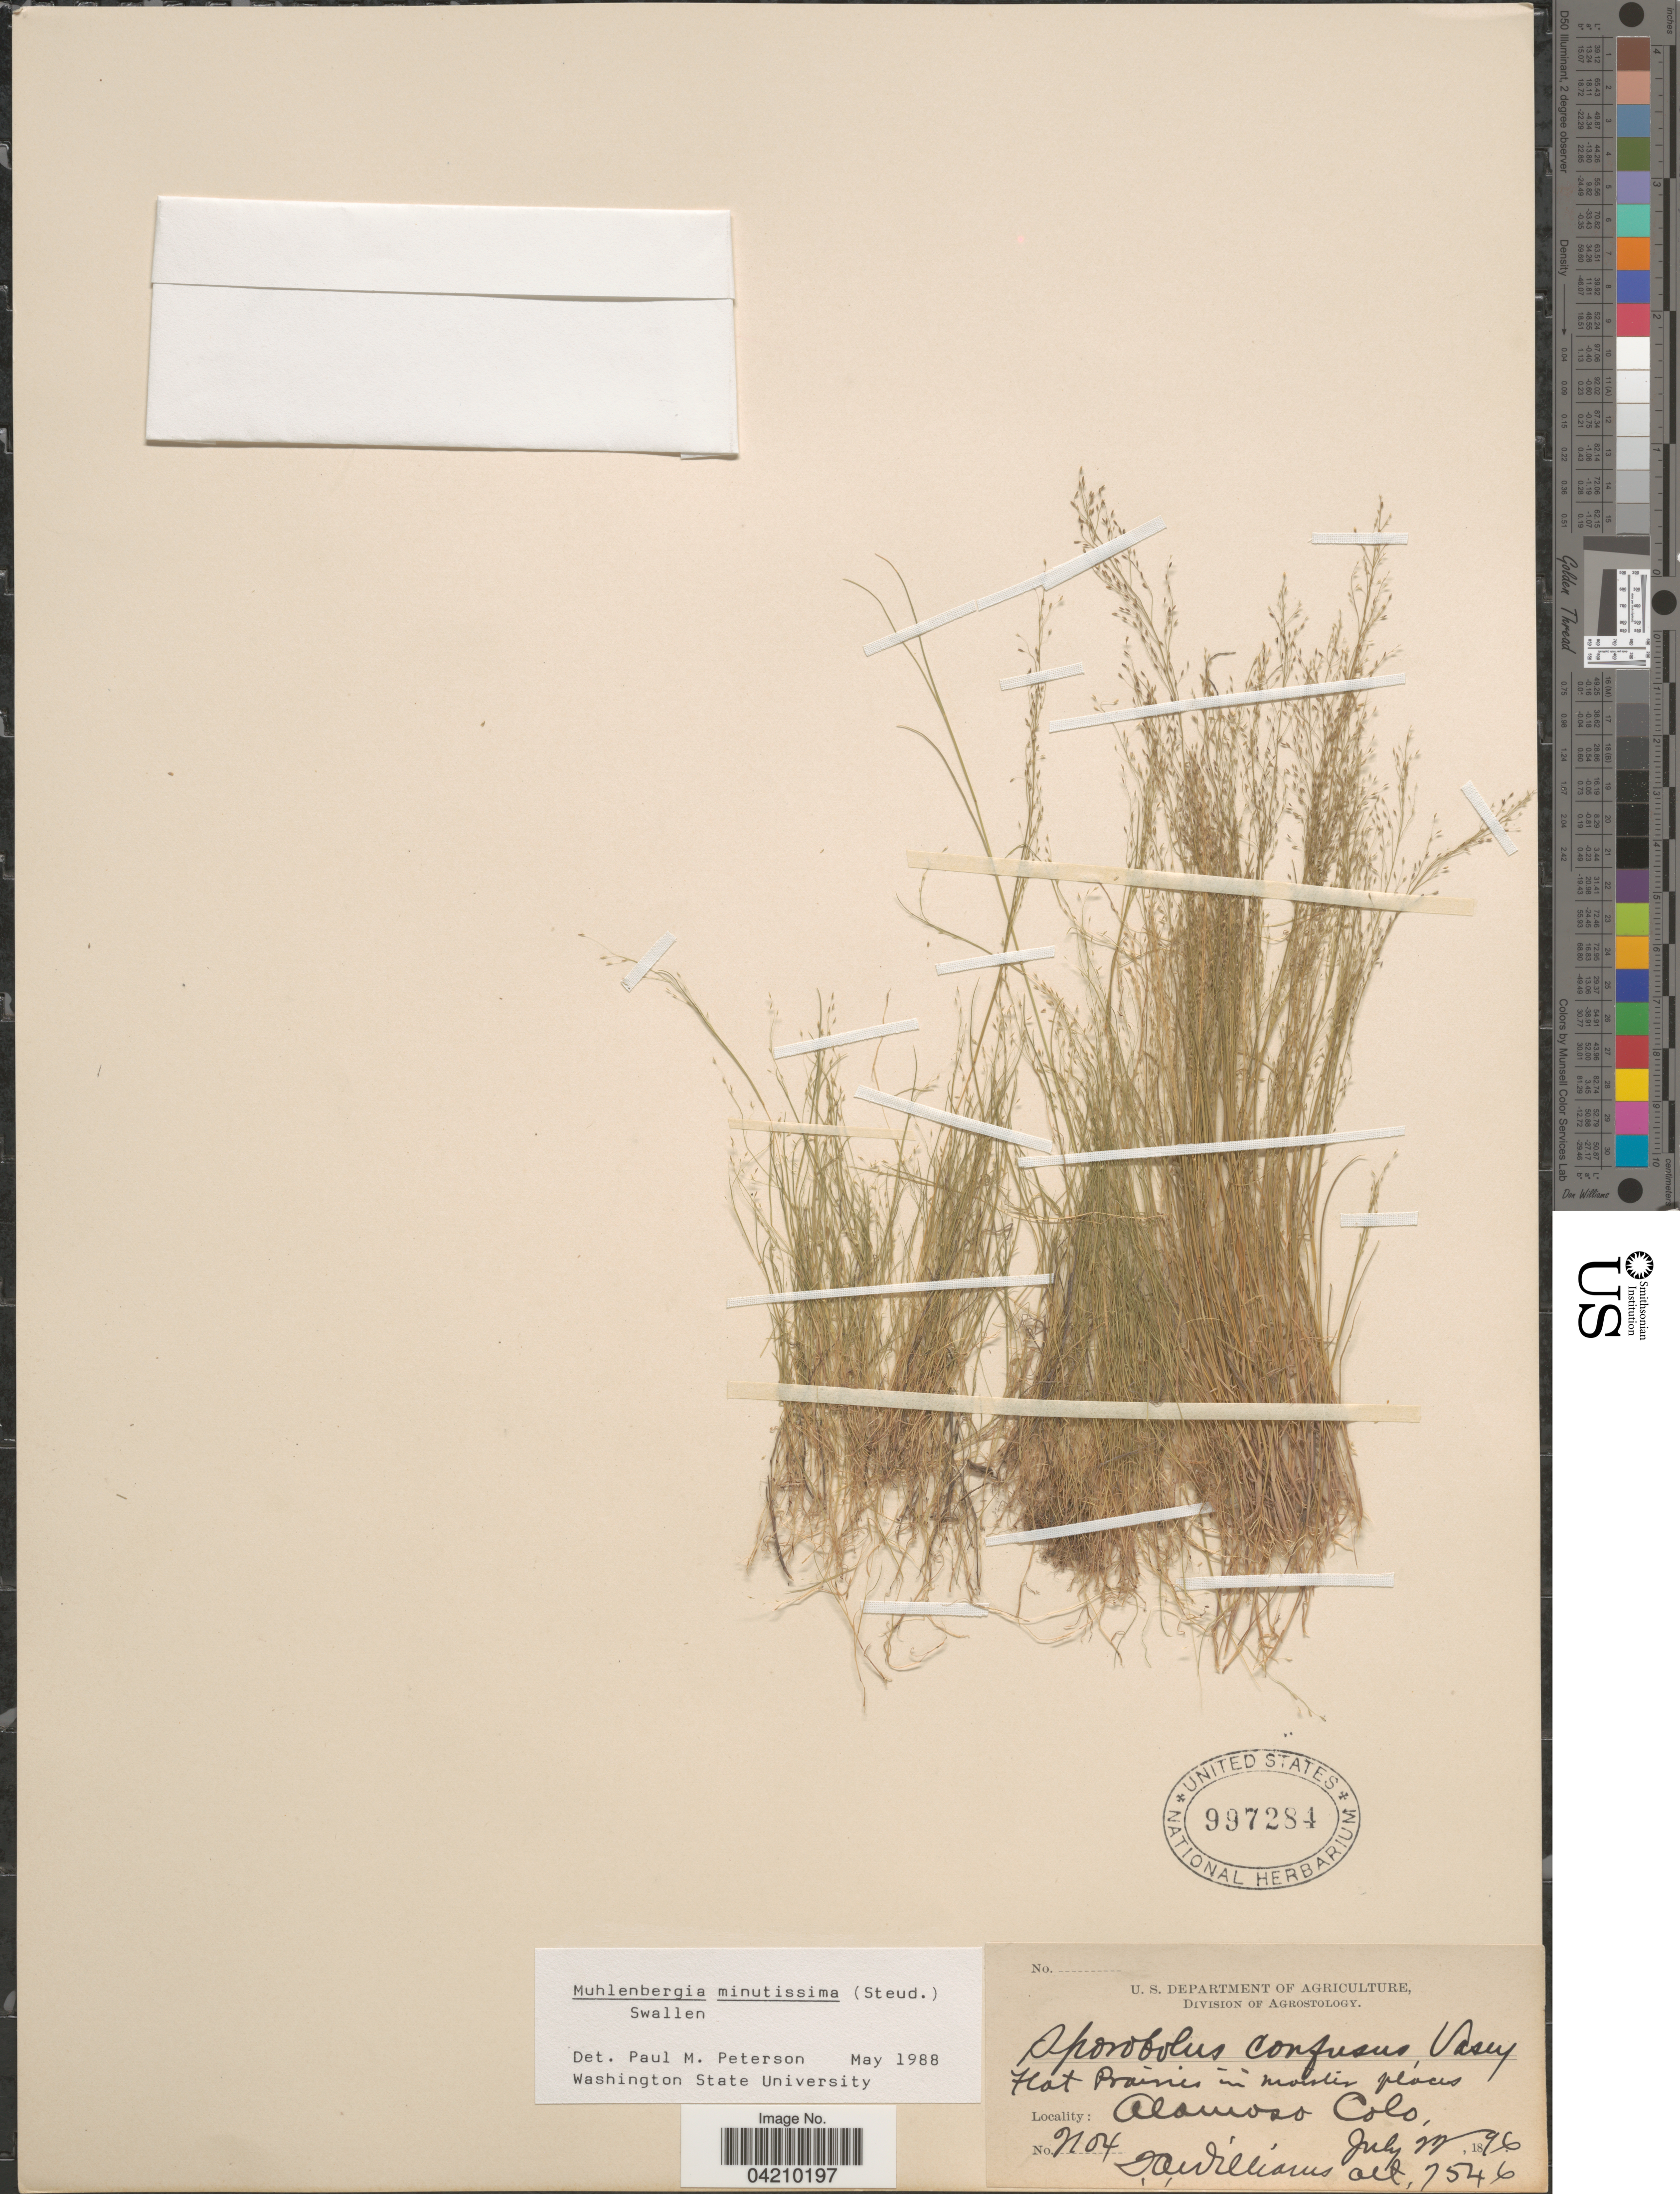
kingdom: Plantae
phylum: Tracheophyta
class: Liliopsida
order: Poales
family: Poaceae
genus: Muhlenbergia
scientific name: Muhlenbergia minutissima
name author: (Steud.) Swallen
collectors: T. Williams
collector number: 2104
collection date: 1896-07-22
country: United States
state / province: Colorado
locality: Alamosa.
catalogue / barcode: US 997284